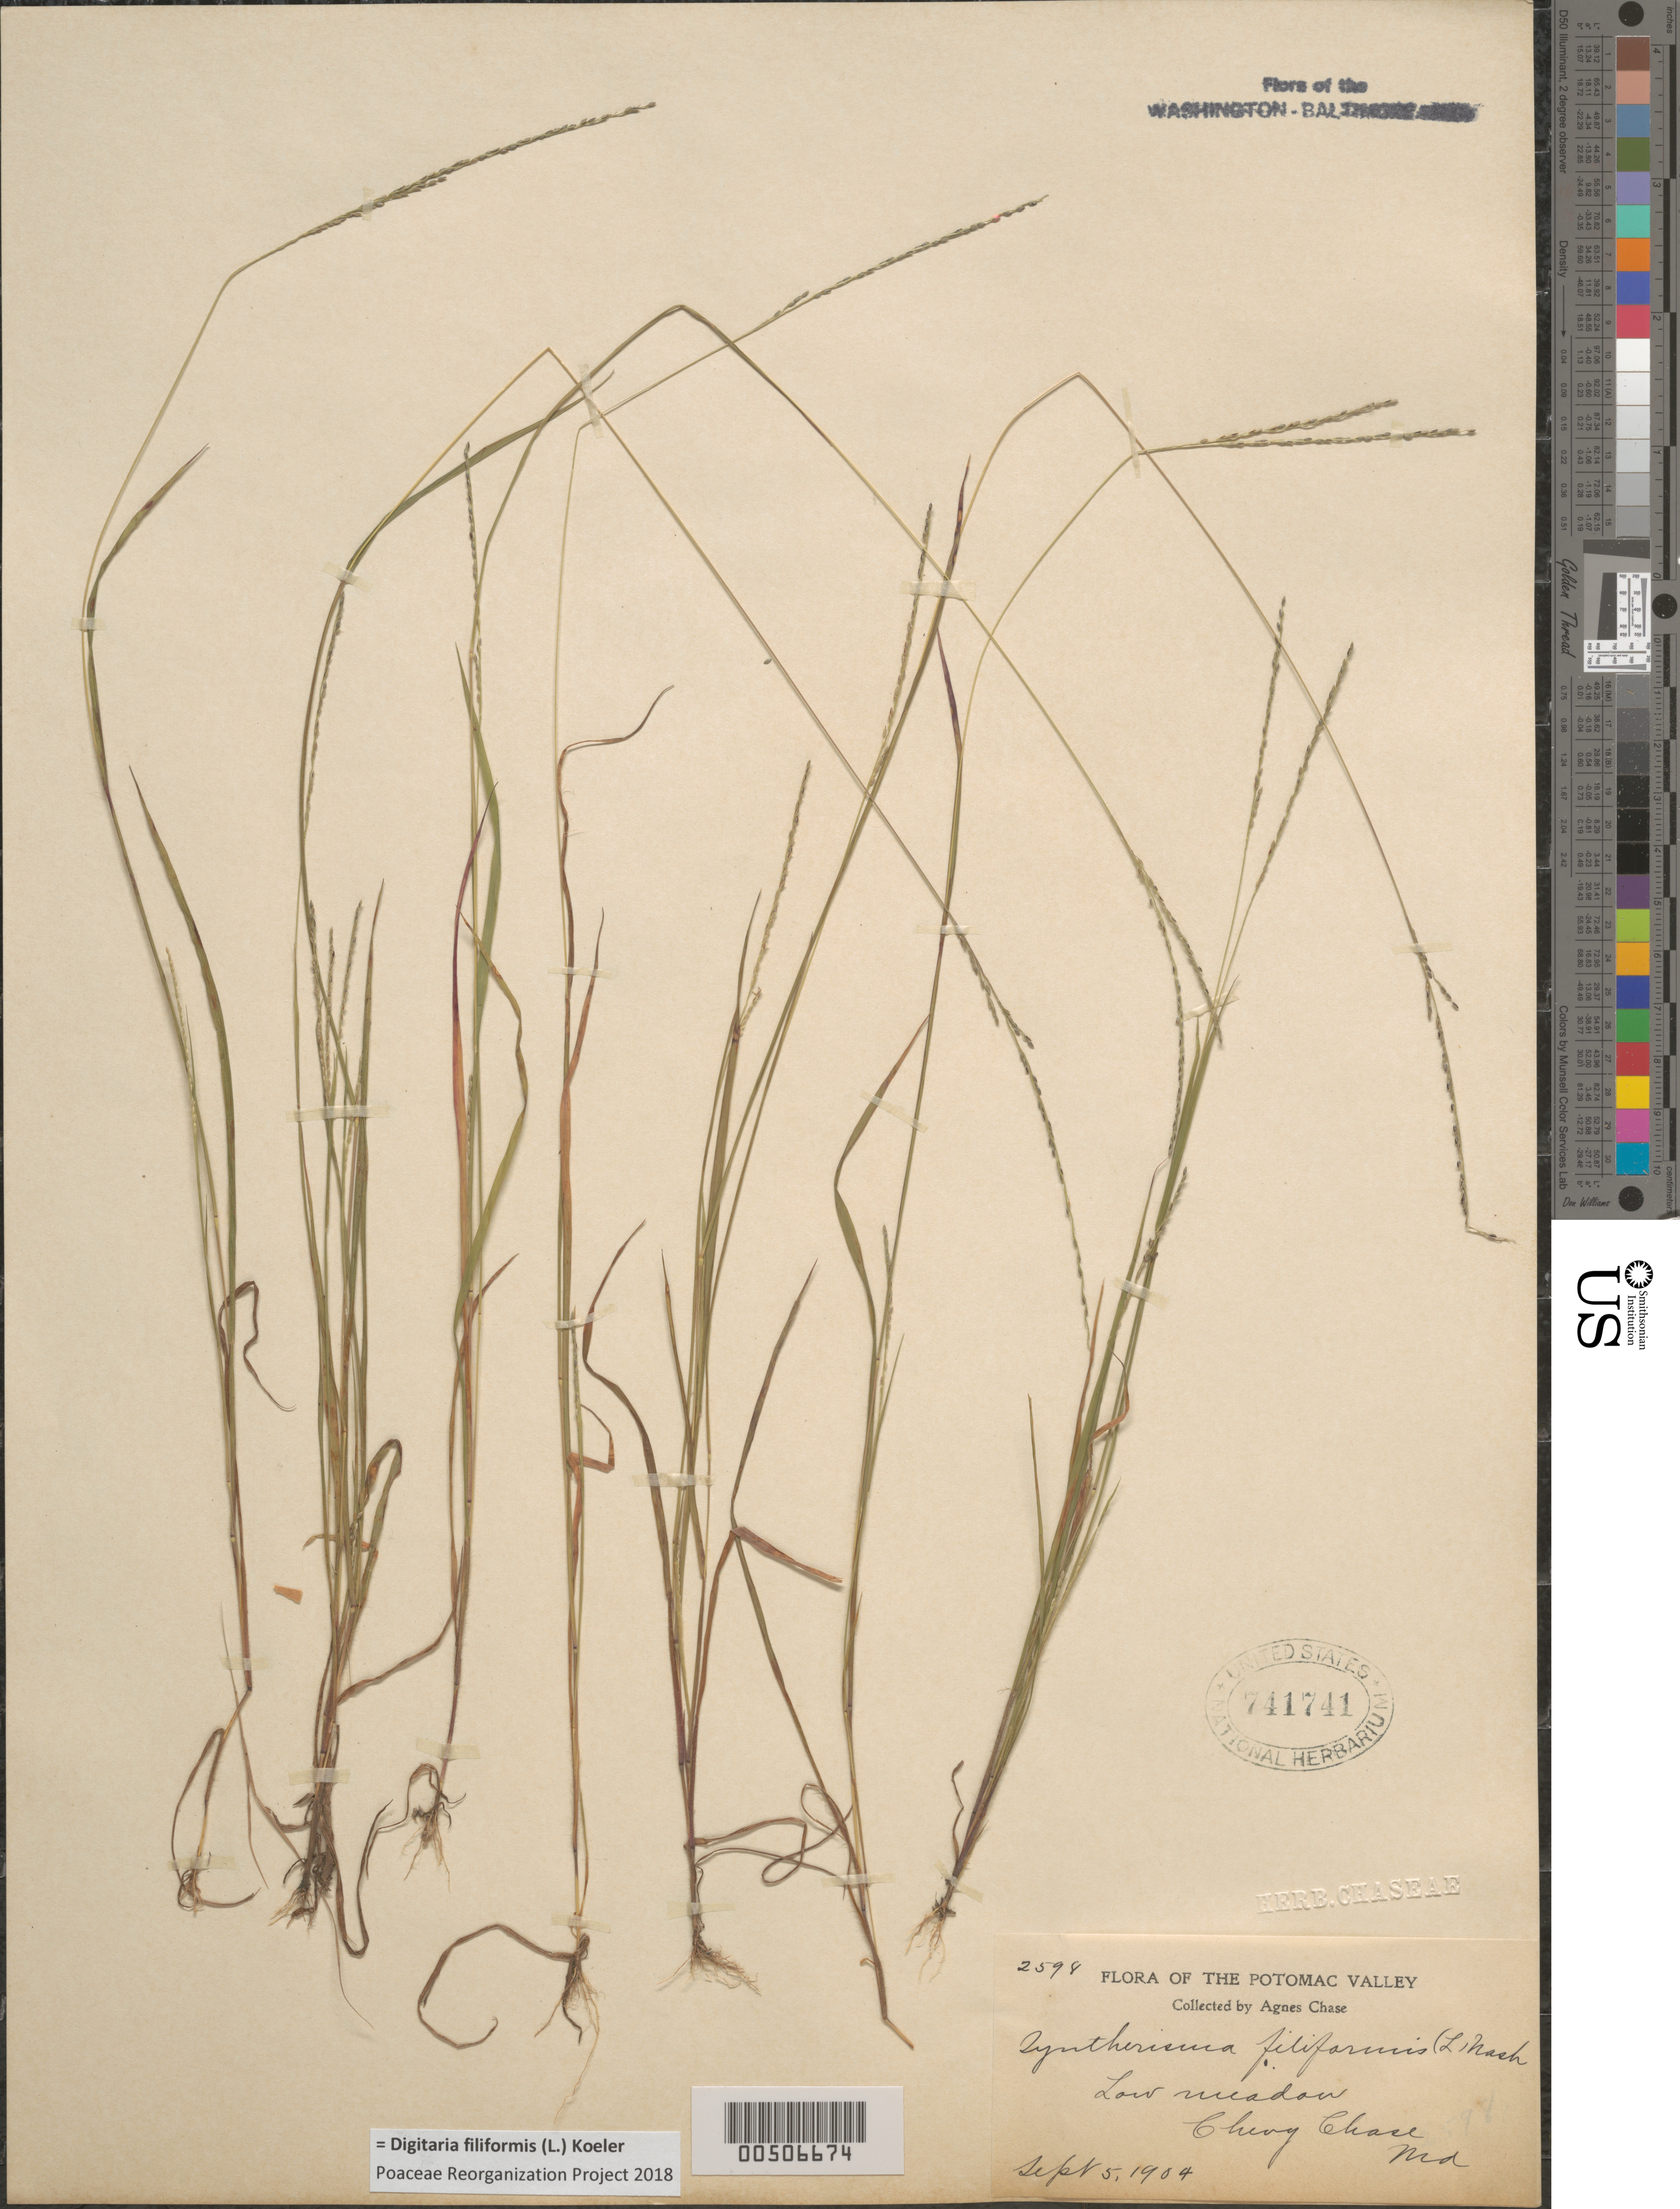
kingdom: Plantae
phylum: Tracheophyta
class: Liliopsida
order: Poales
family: Poaceae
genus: Digitaria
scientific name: Digitaria filiformis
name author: (L.) Koeler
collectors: A. Chase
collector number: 2598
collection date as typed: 05 Sep 1904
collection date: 1904-09-05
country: United States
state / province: Maryland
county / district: Montgomery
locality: Chevy Chase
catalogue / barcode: US 741741